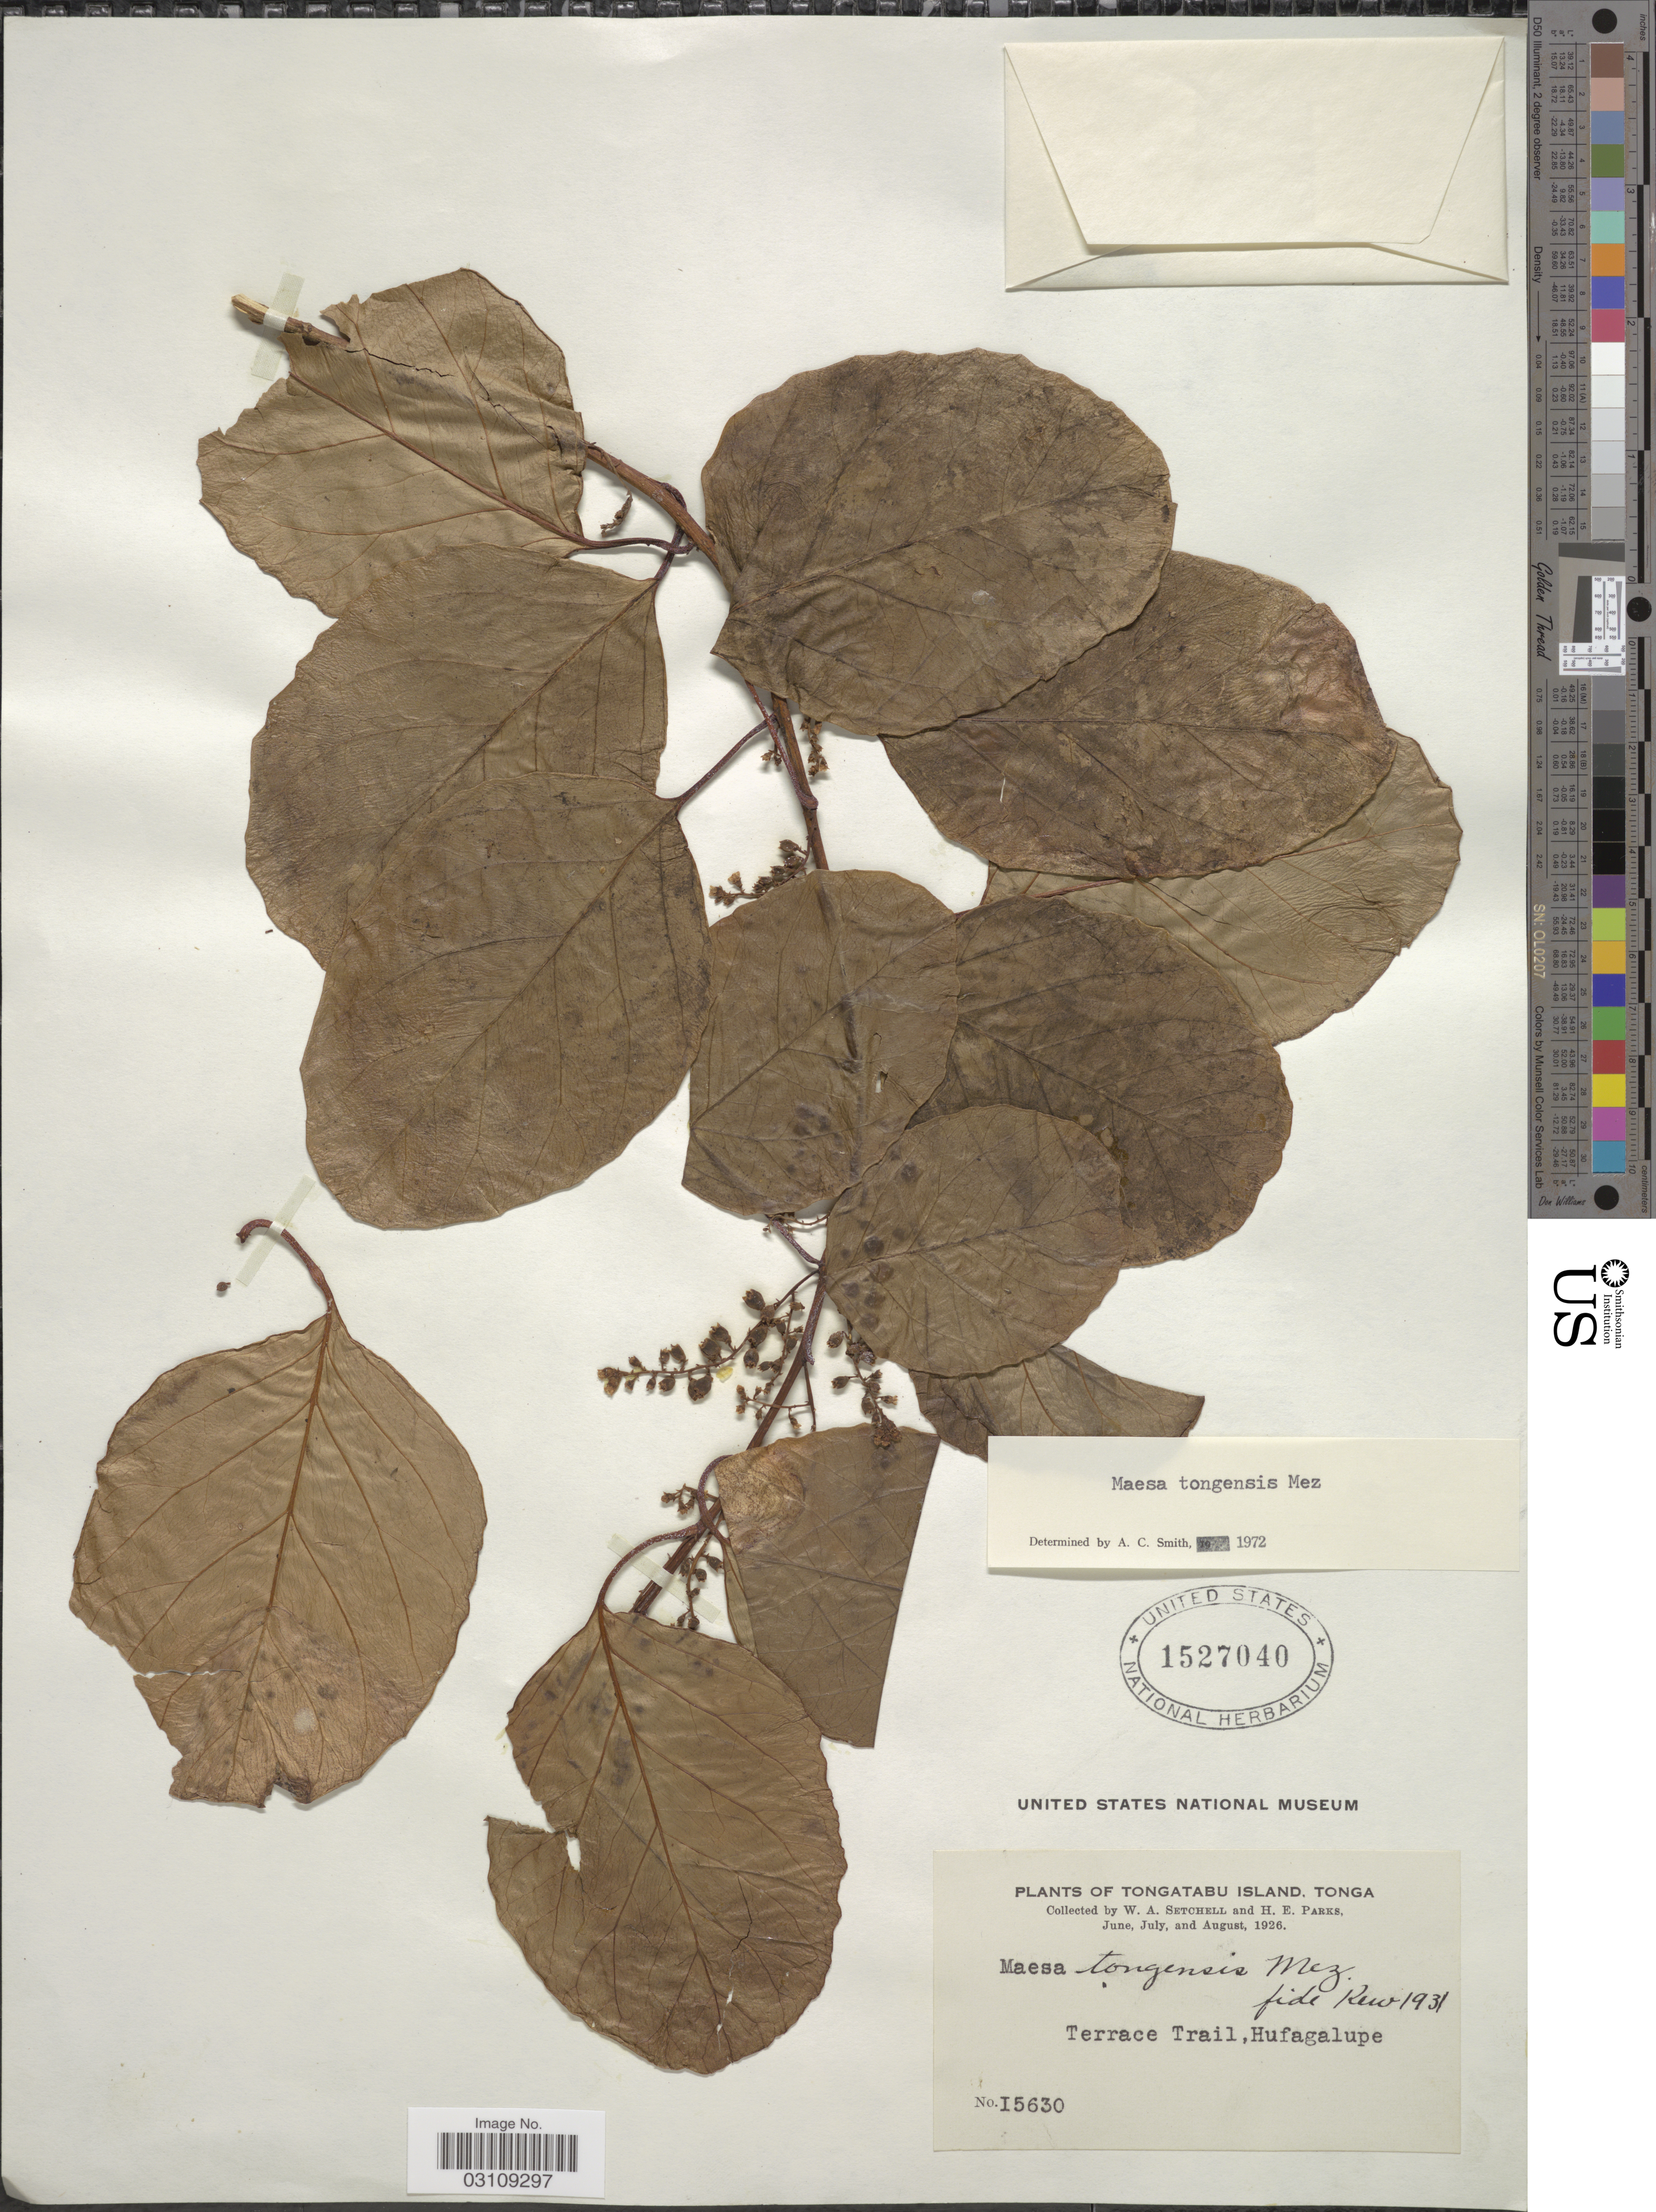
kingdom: Plantae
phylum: Tracheophyta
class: Magnoliopsida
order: Ericales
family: Primulaceae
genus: Maesa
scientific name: Maesa tongensis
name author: Mez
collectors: W. Setchell & H. E. Parks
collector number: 15630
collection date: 1926-06/1926-08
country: Tonga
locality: Tongatabu Group. Terrace Trail, Hufagalupe.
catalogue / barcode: US 1527040